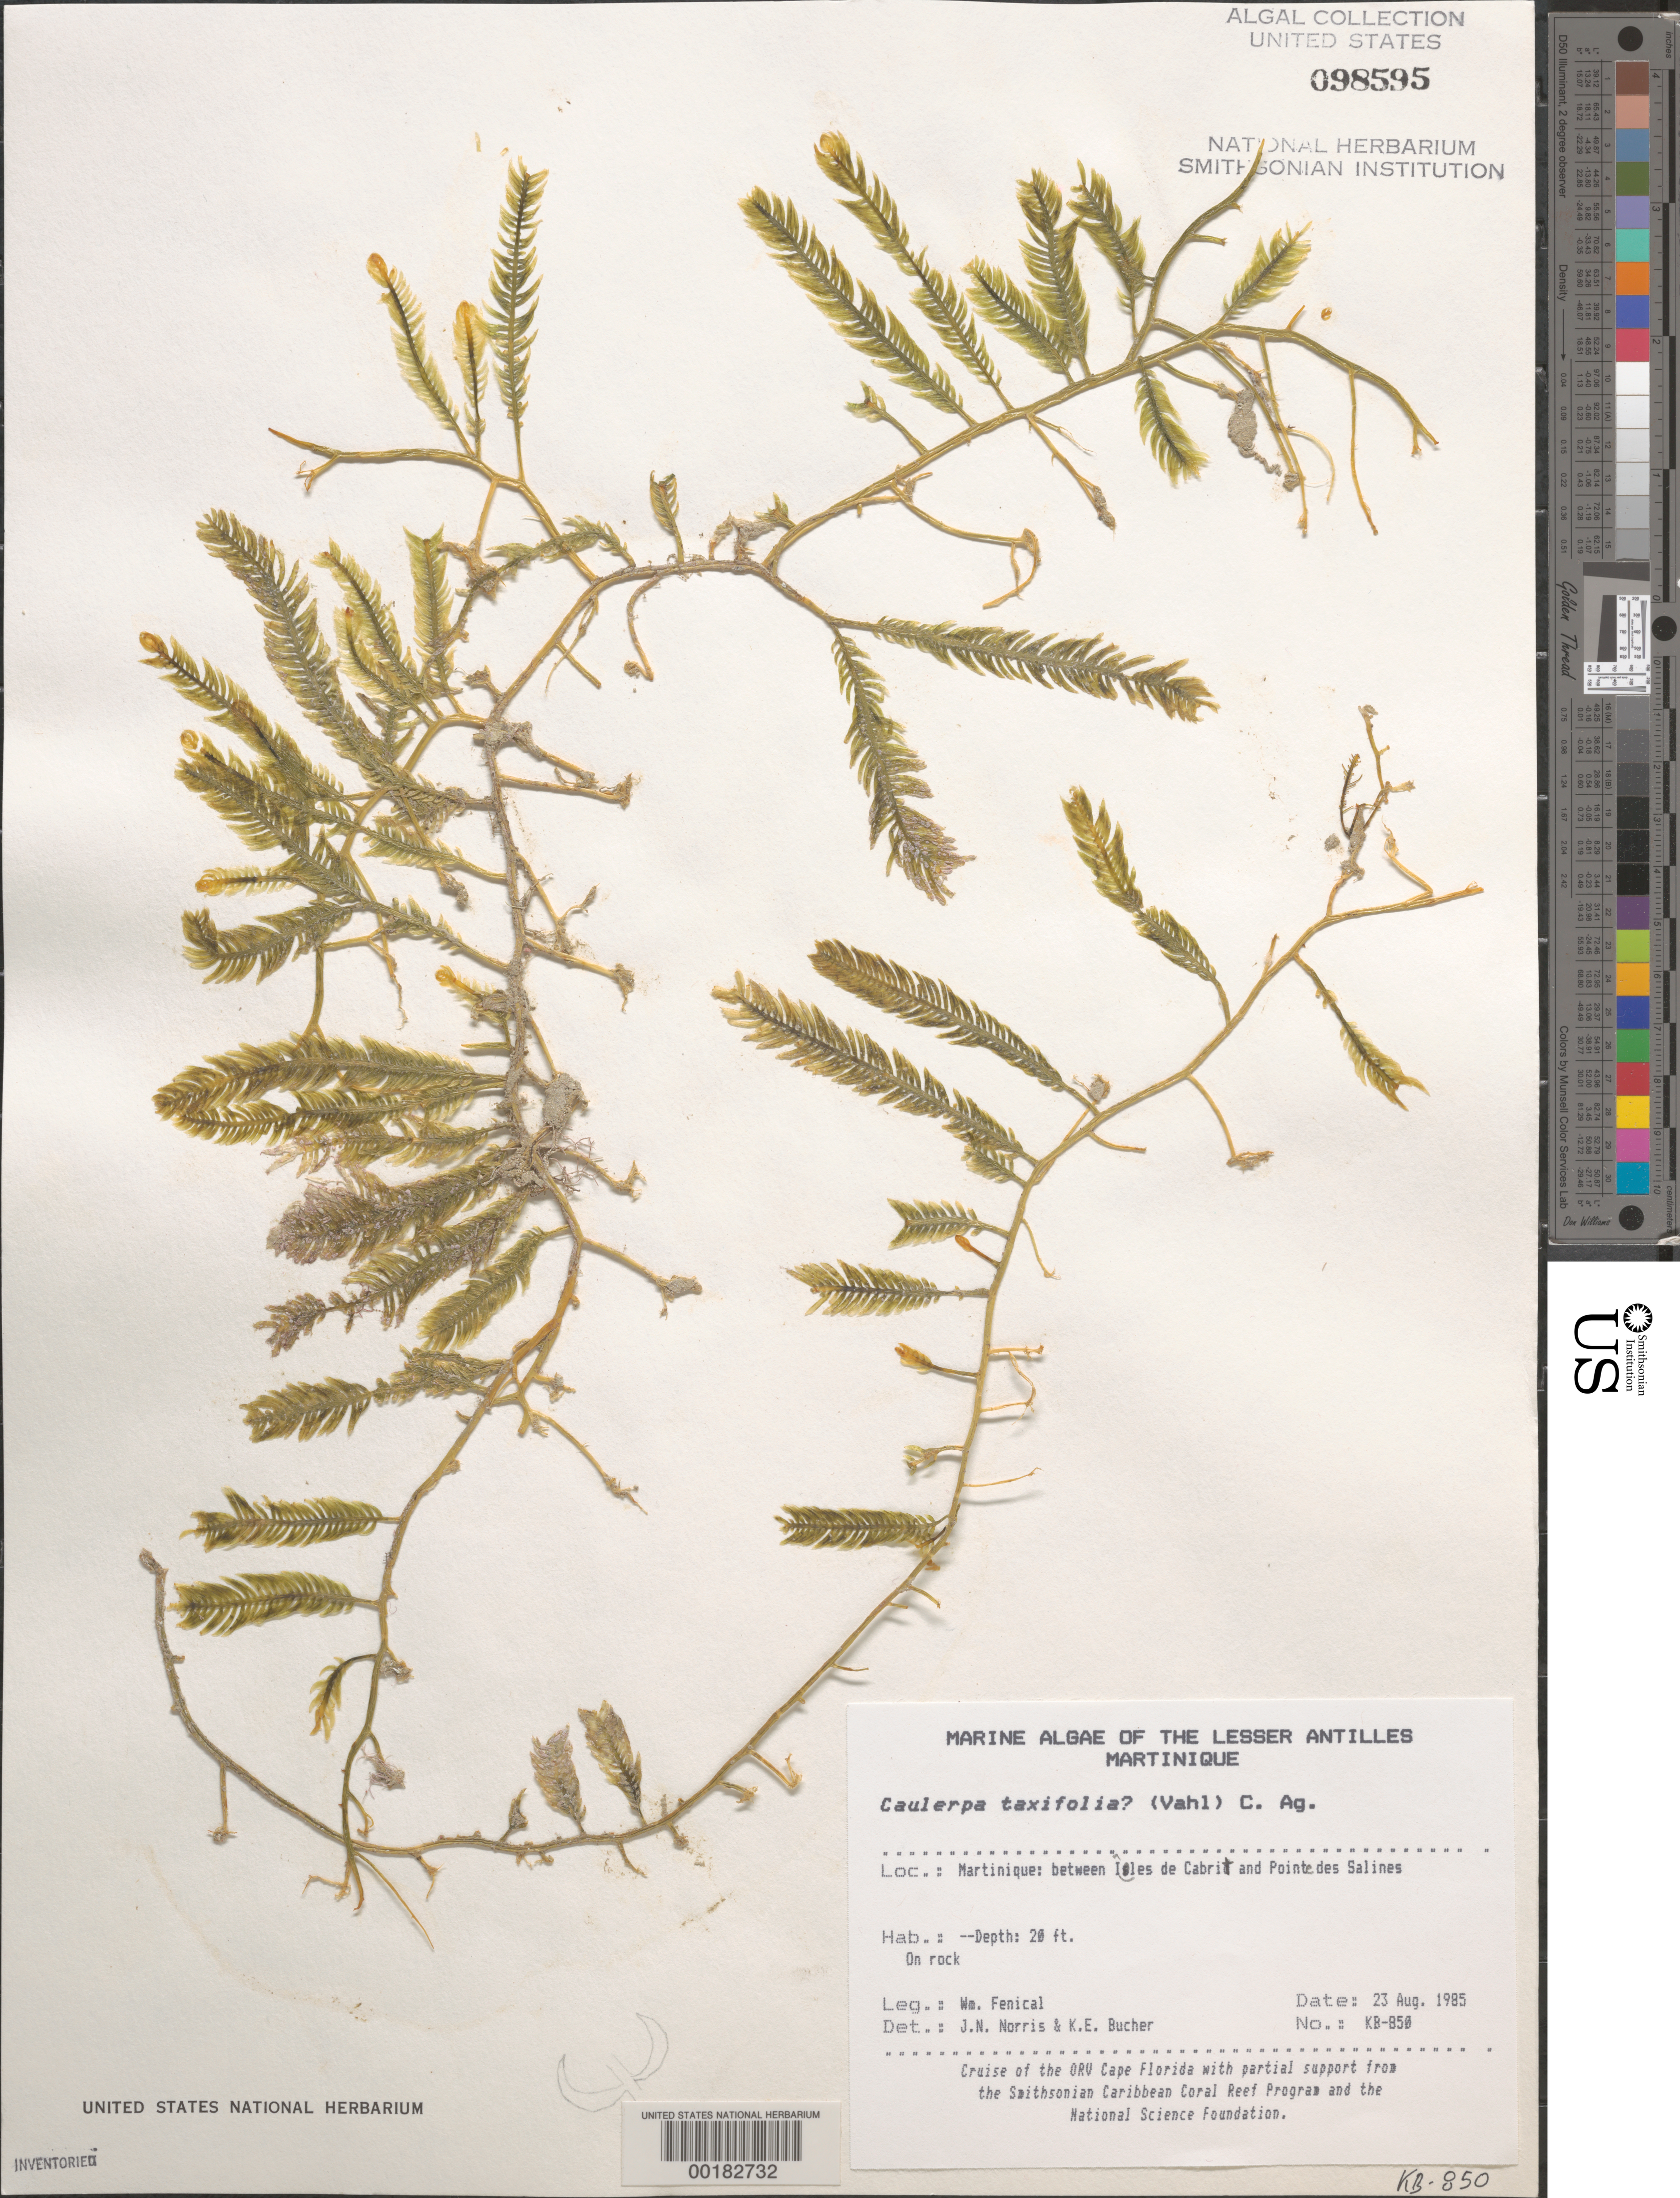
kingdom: Plantae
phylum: Chlorophyta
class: Ulvophyceae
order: Bryopsidales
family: Caulerpaceae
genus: Caulerpa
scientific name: Caulerpa taxifolia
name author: (M. Vahl) C. Agardh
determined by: Norris, J. N.; Bucher, K. E.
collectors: W. Fenical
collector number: Kb-850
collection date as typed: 23 Aug 1985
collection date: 1985-08-23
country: Martinique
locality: Between Iles de Cabrit and Pointe de Salines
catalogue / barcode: US 98595